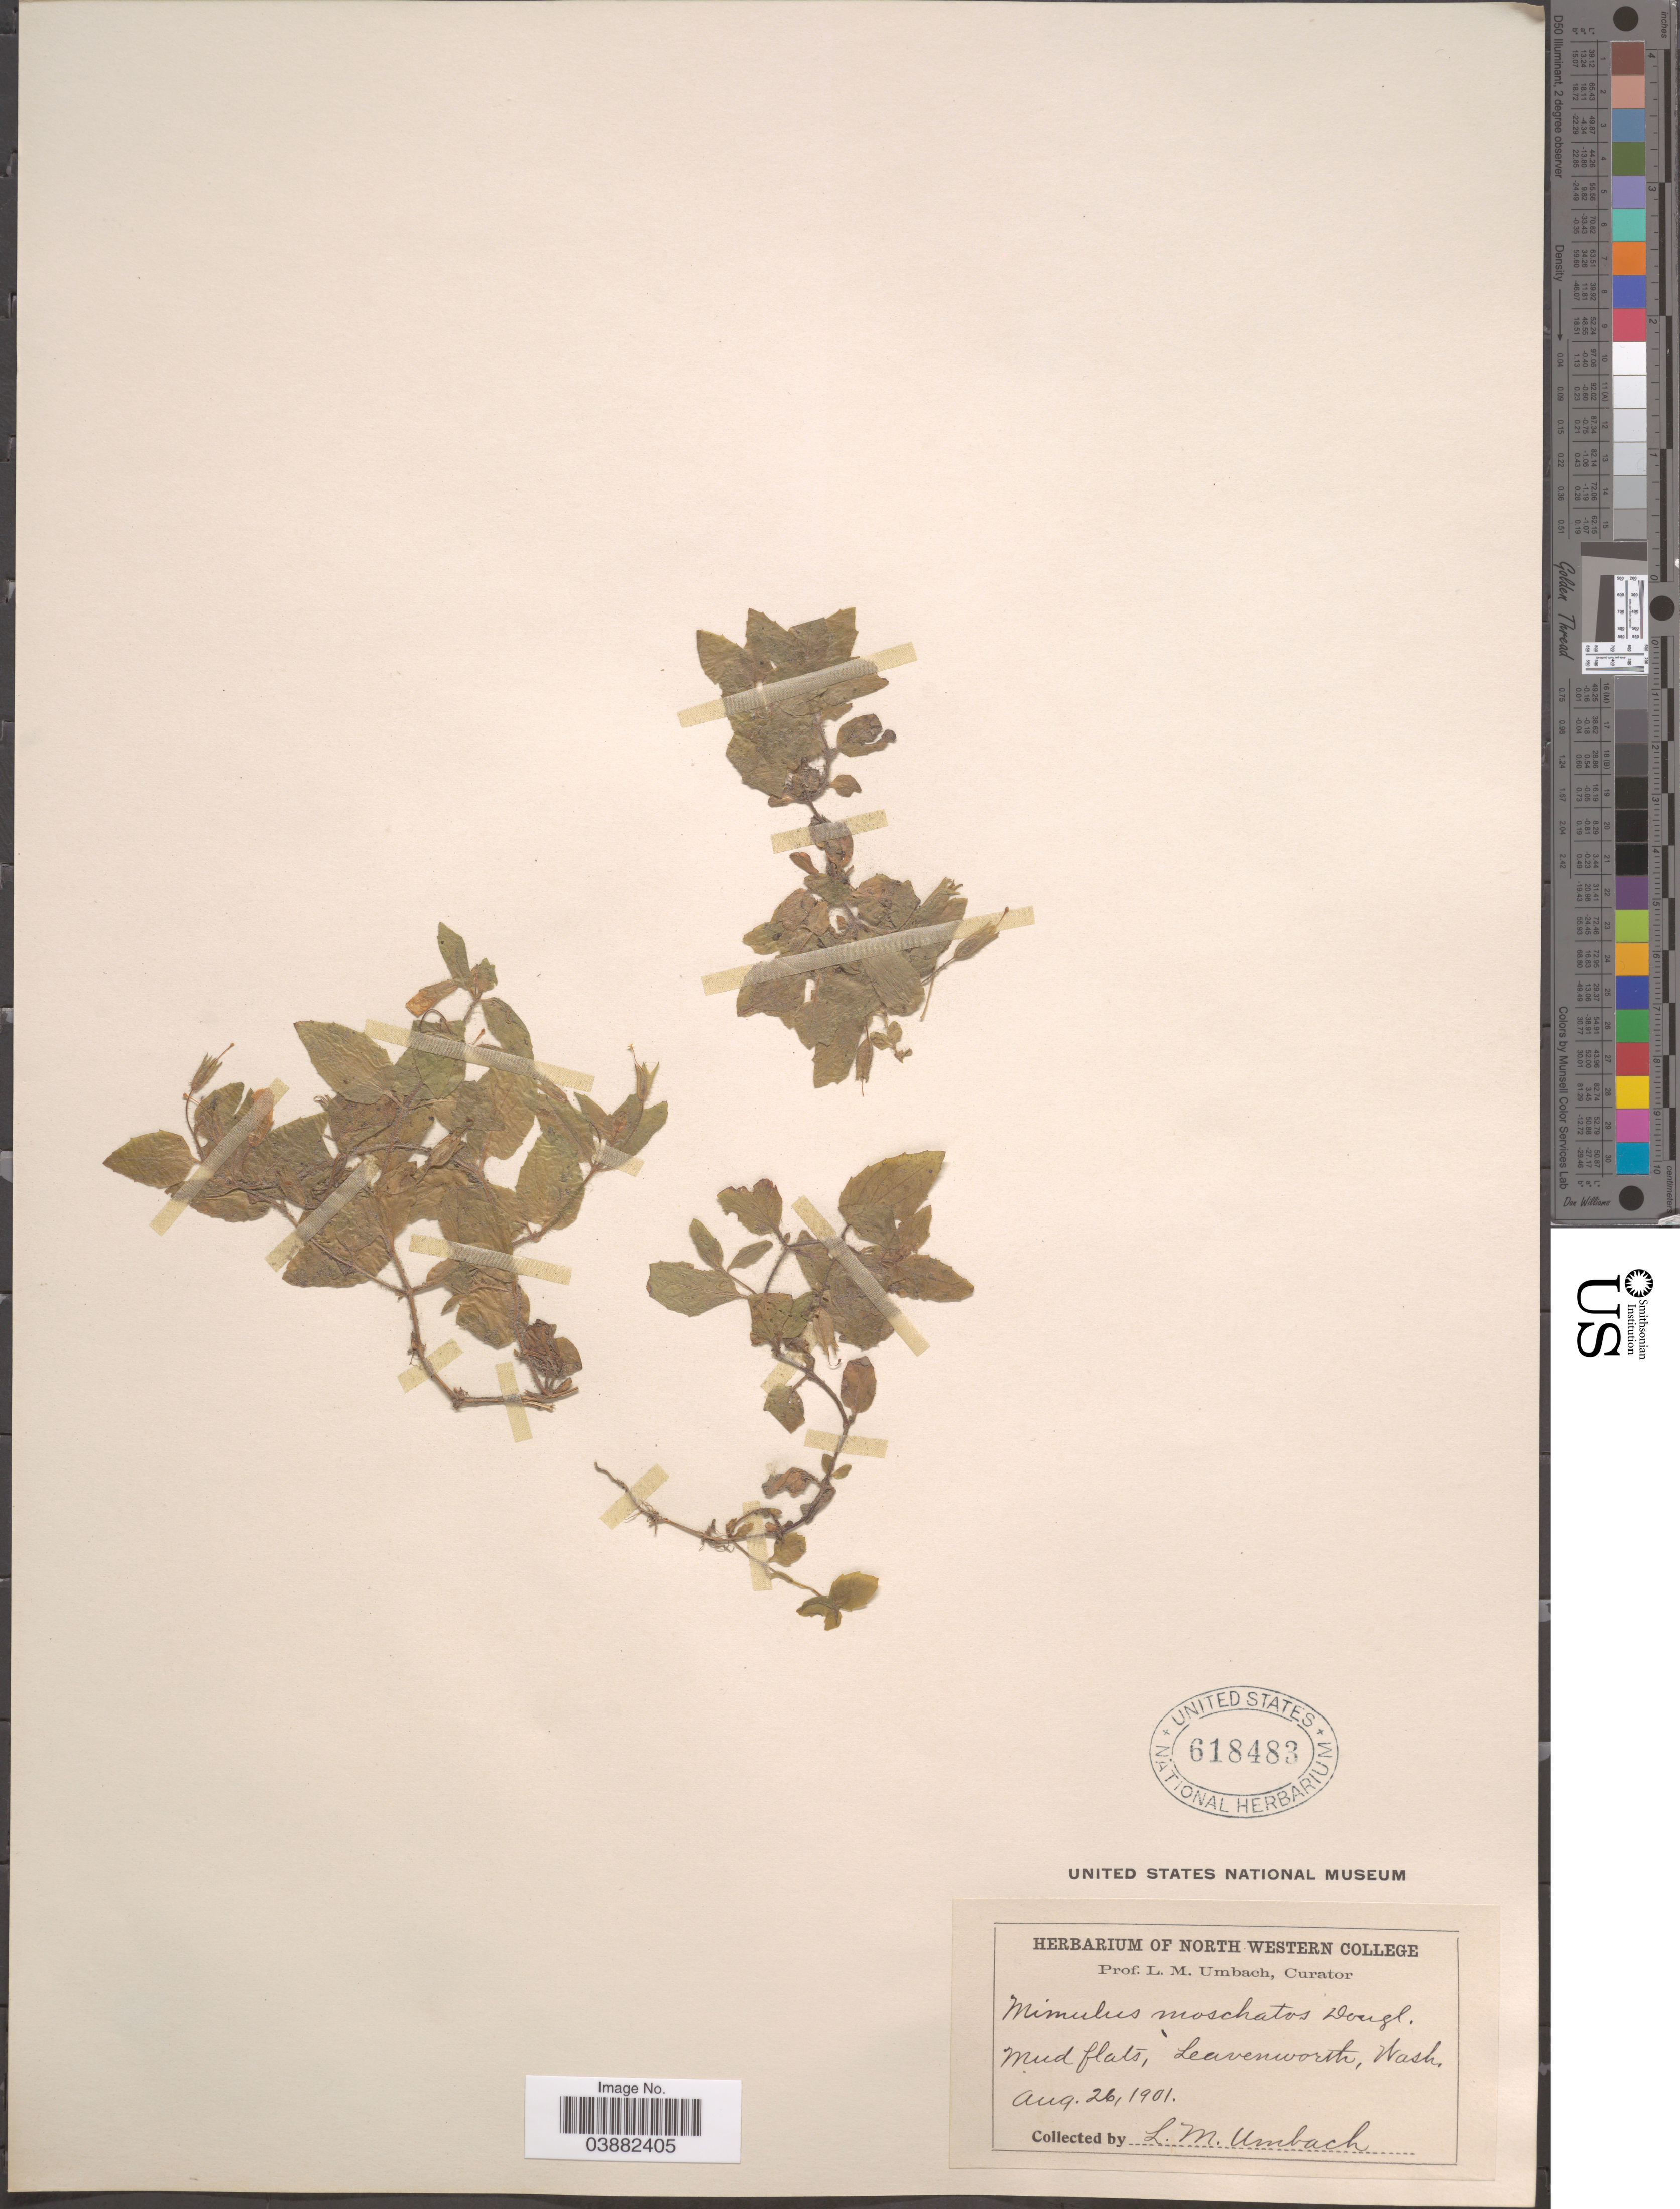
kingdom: Plantae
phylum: Tracheophyta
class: Magnoliopsida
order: Lamiales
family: Phrymaceae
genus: Mimulus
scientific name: Mimulus moschatus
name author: Douglas ex Lindl.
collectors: L. M. Umbach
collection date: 1901-08-26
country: United States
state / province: Washington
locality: Leavenworth.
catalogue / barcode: US 618483